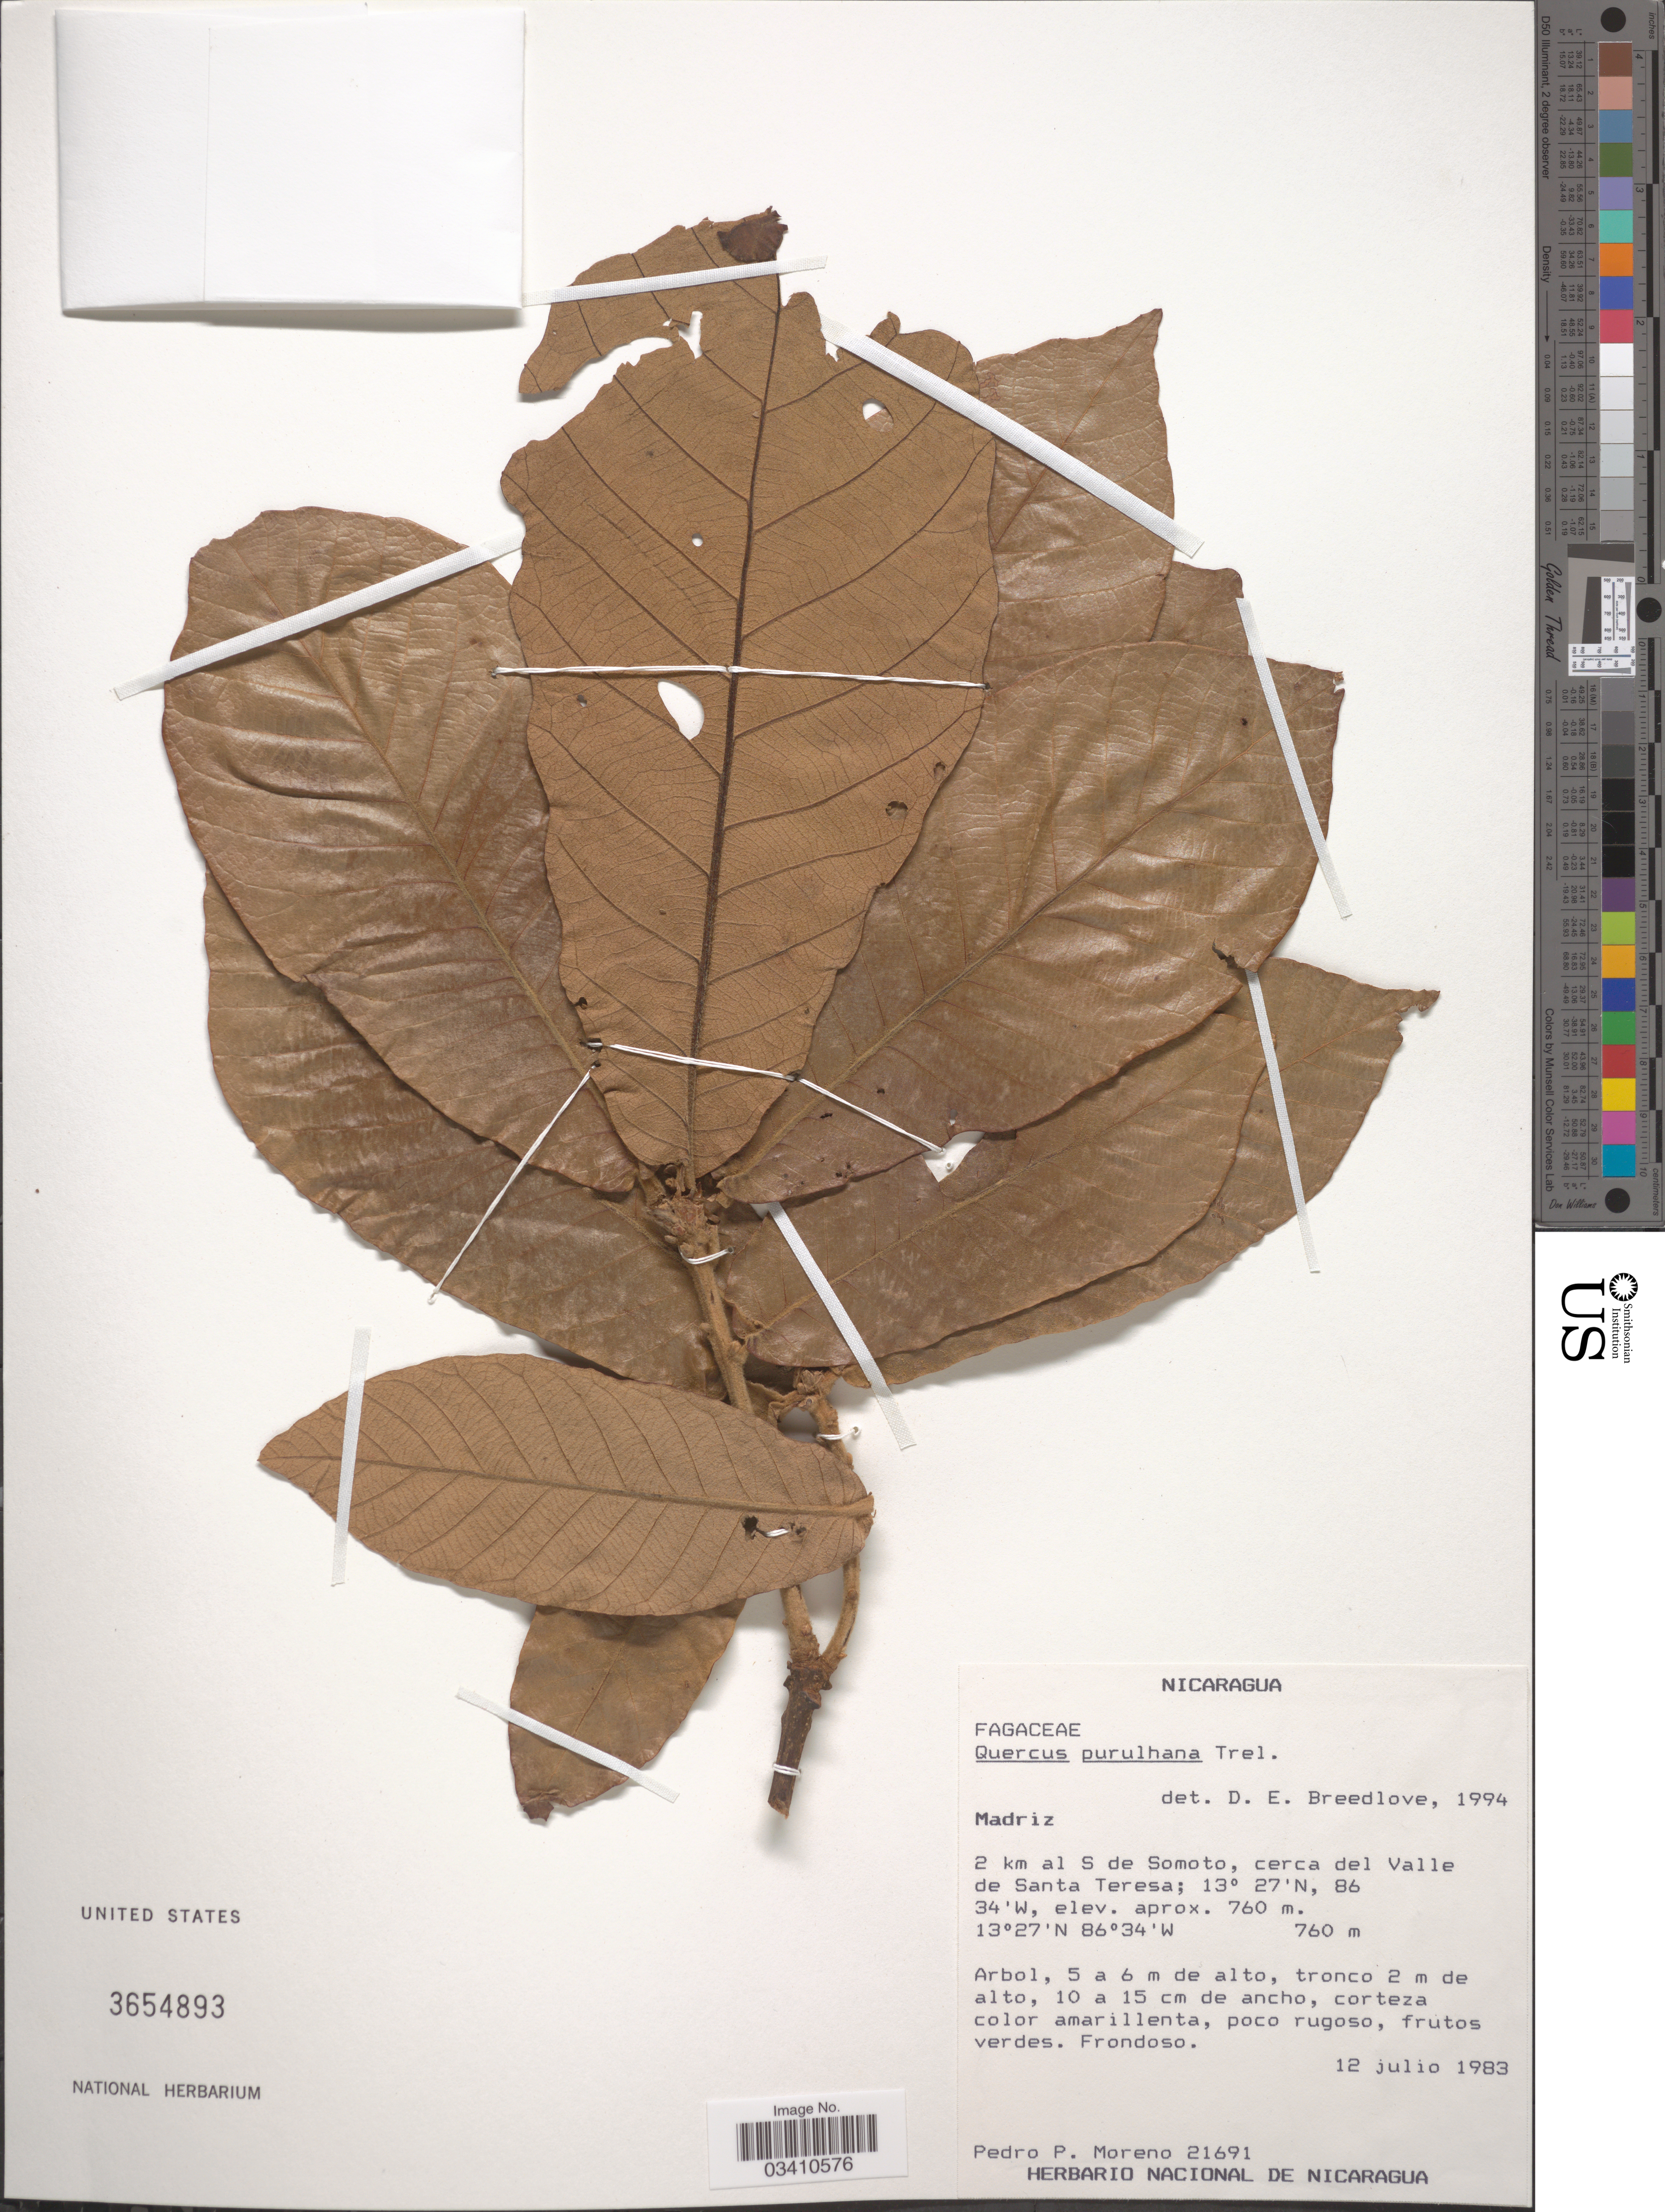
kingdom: Plantae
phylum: Tracheophyta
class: Magnoliopsida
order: Fagales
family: Fagaceae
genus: Quercus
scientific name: Quercus purulhana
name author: Trel.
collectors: P. Moreno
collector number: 21691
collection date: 1983-07-12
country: Nicaragua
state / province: Madriz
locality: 2 km al S de Somoto, cerca del Valle de Santa Teresa.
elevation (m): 760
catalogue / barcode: US 3654893